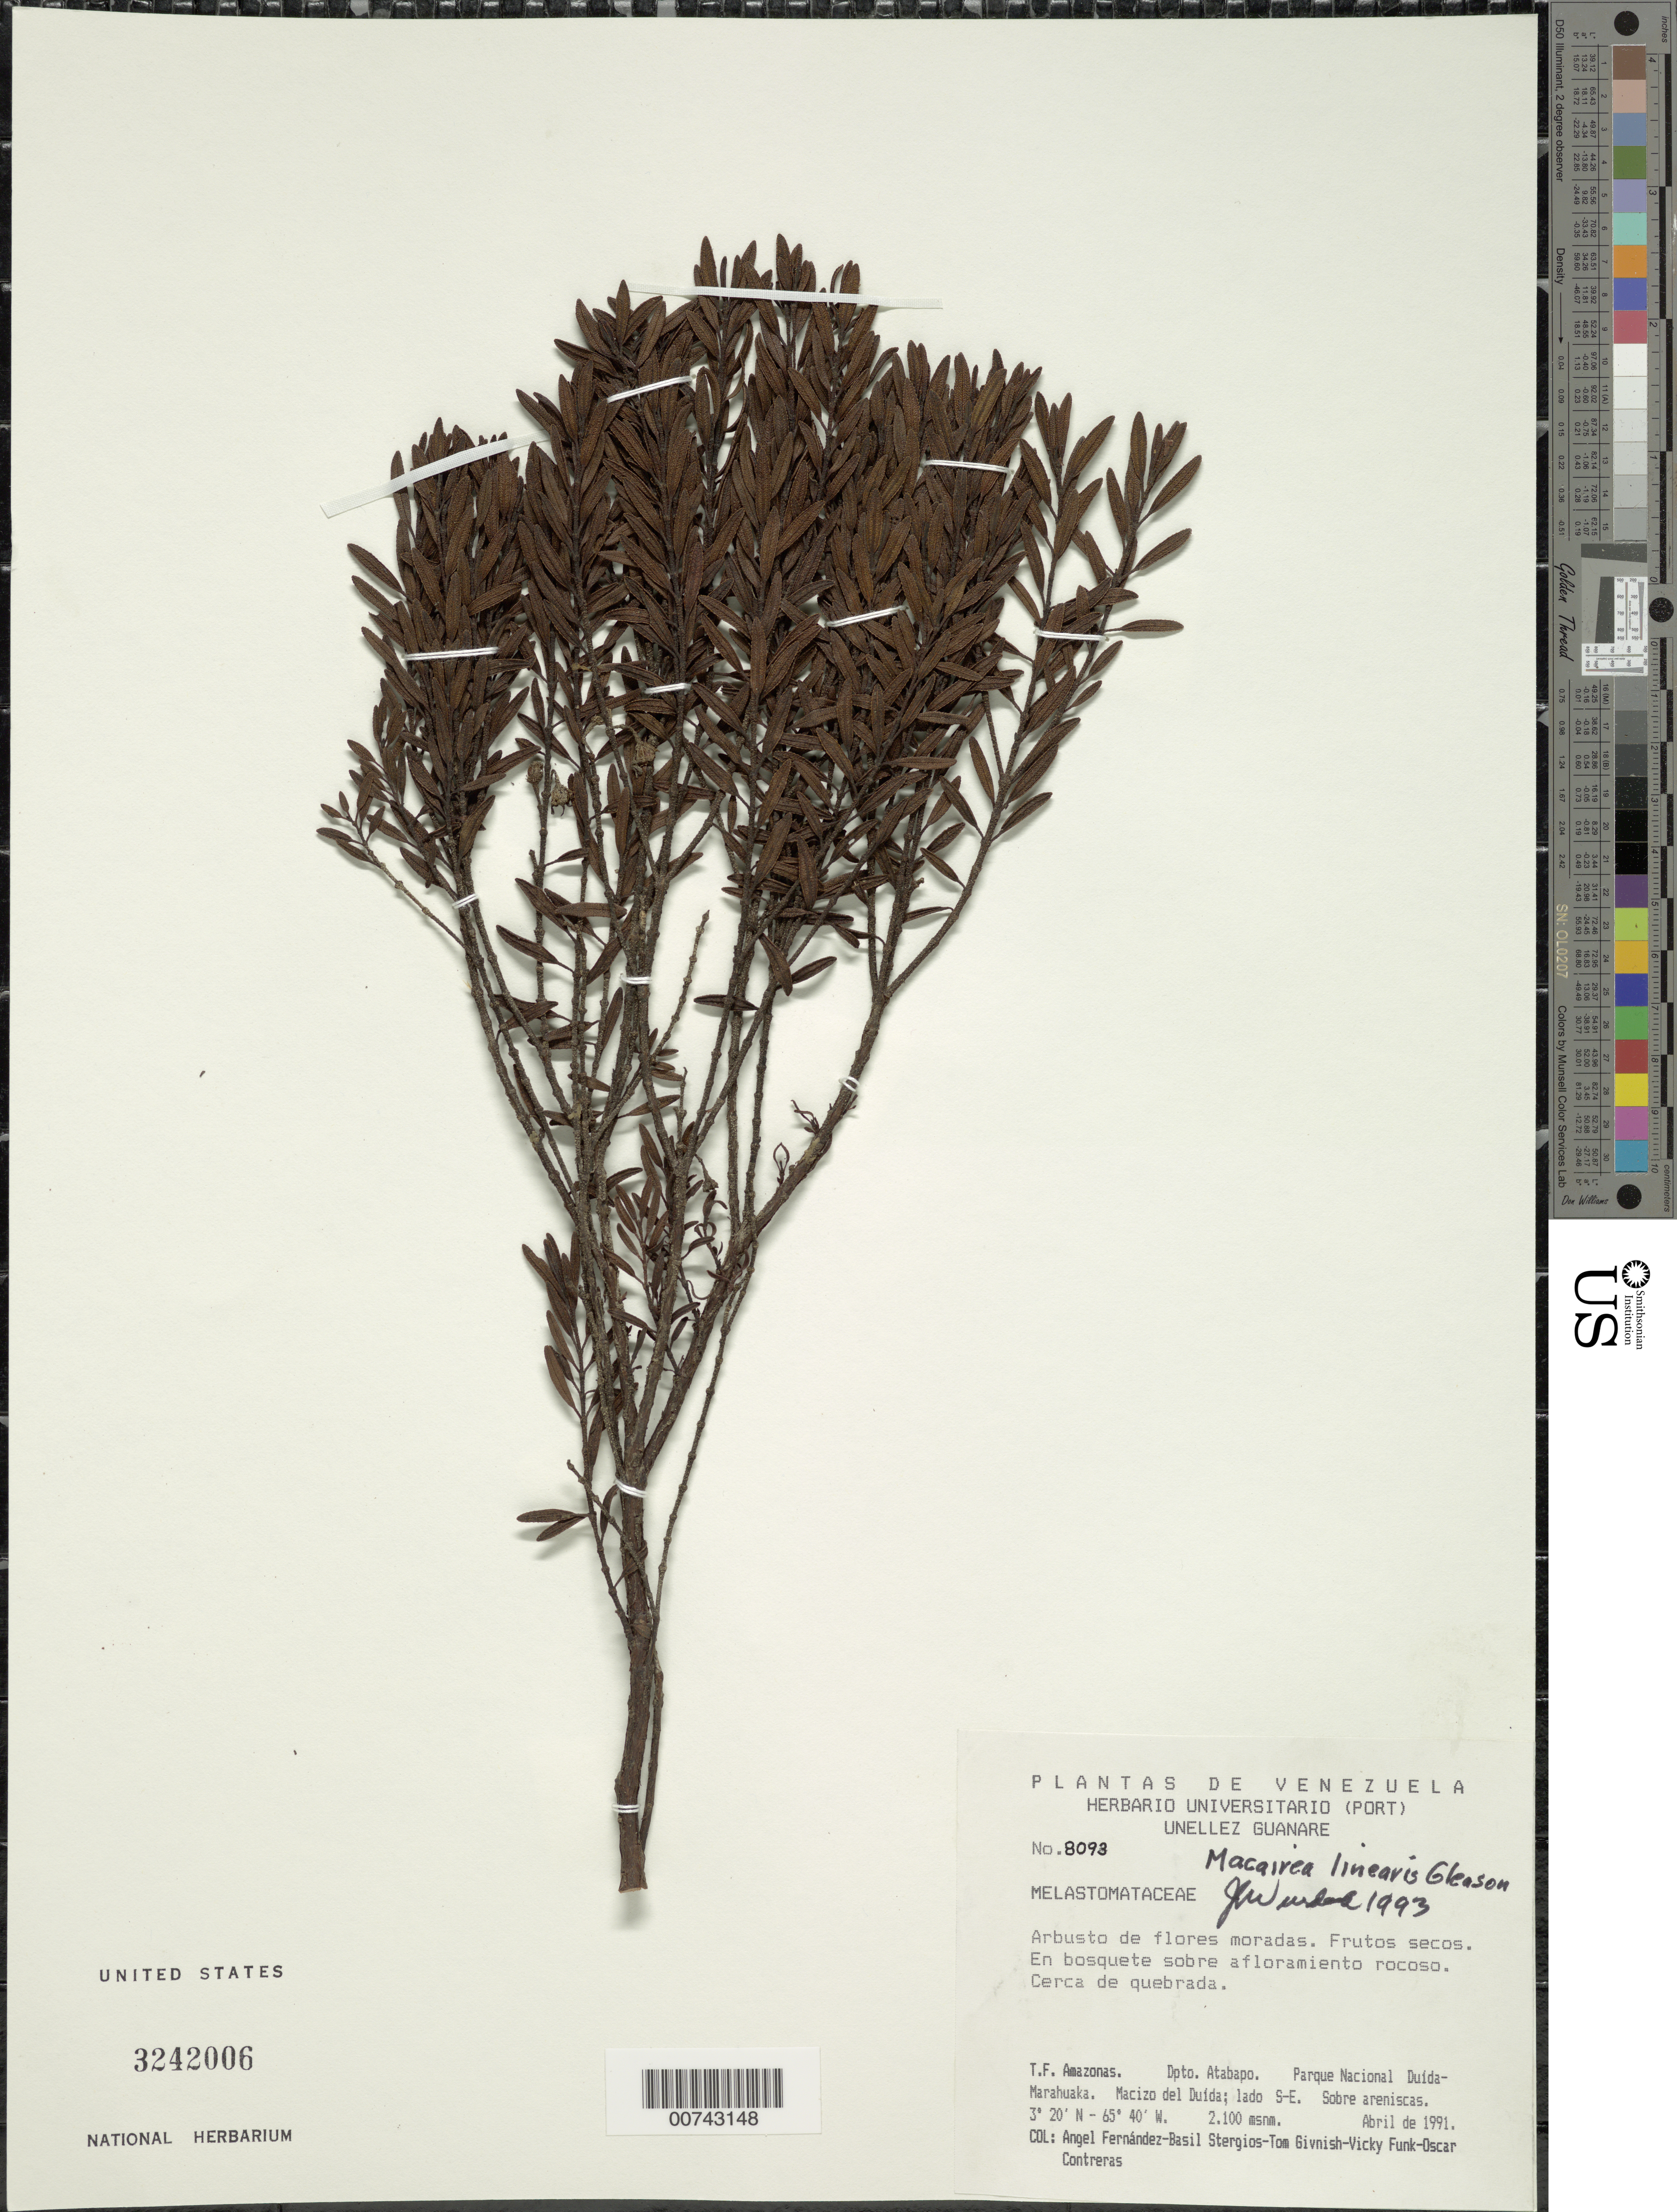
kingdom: Plantae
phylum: Tracheophyta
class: Magnoliopsida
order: Myrtales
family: Melastomataceae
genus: Macairea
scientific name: Macairea linearis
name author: Gleason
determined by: Wurdack, John J., (US), US (UNITED STATES)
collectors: A. Fernández, B. G. Stergios, T. J. Givnish, V. Funk & O. Contreras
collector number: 8093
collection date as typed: Apr-91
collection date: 1991-04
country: Venezuela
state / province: Amazonas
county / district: Atabapo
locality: Parque Nacional Duída-Marahuaka, Cerro Marahuaka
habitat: Bosquete sobre afloramiento rocoso. Cerca de quebrada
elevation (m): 2100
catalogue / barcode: US 3242006